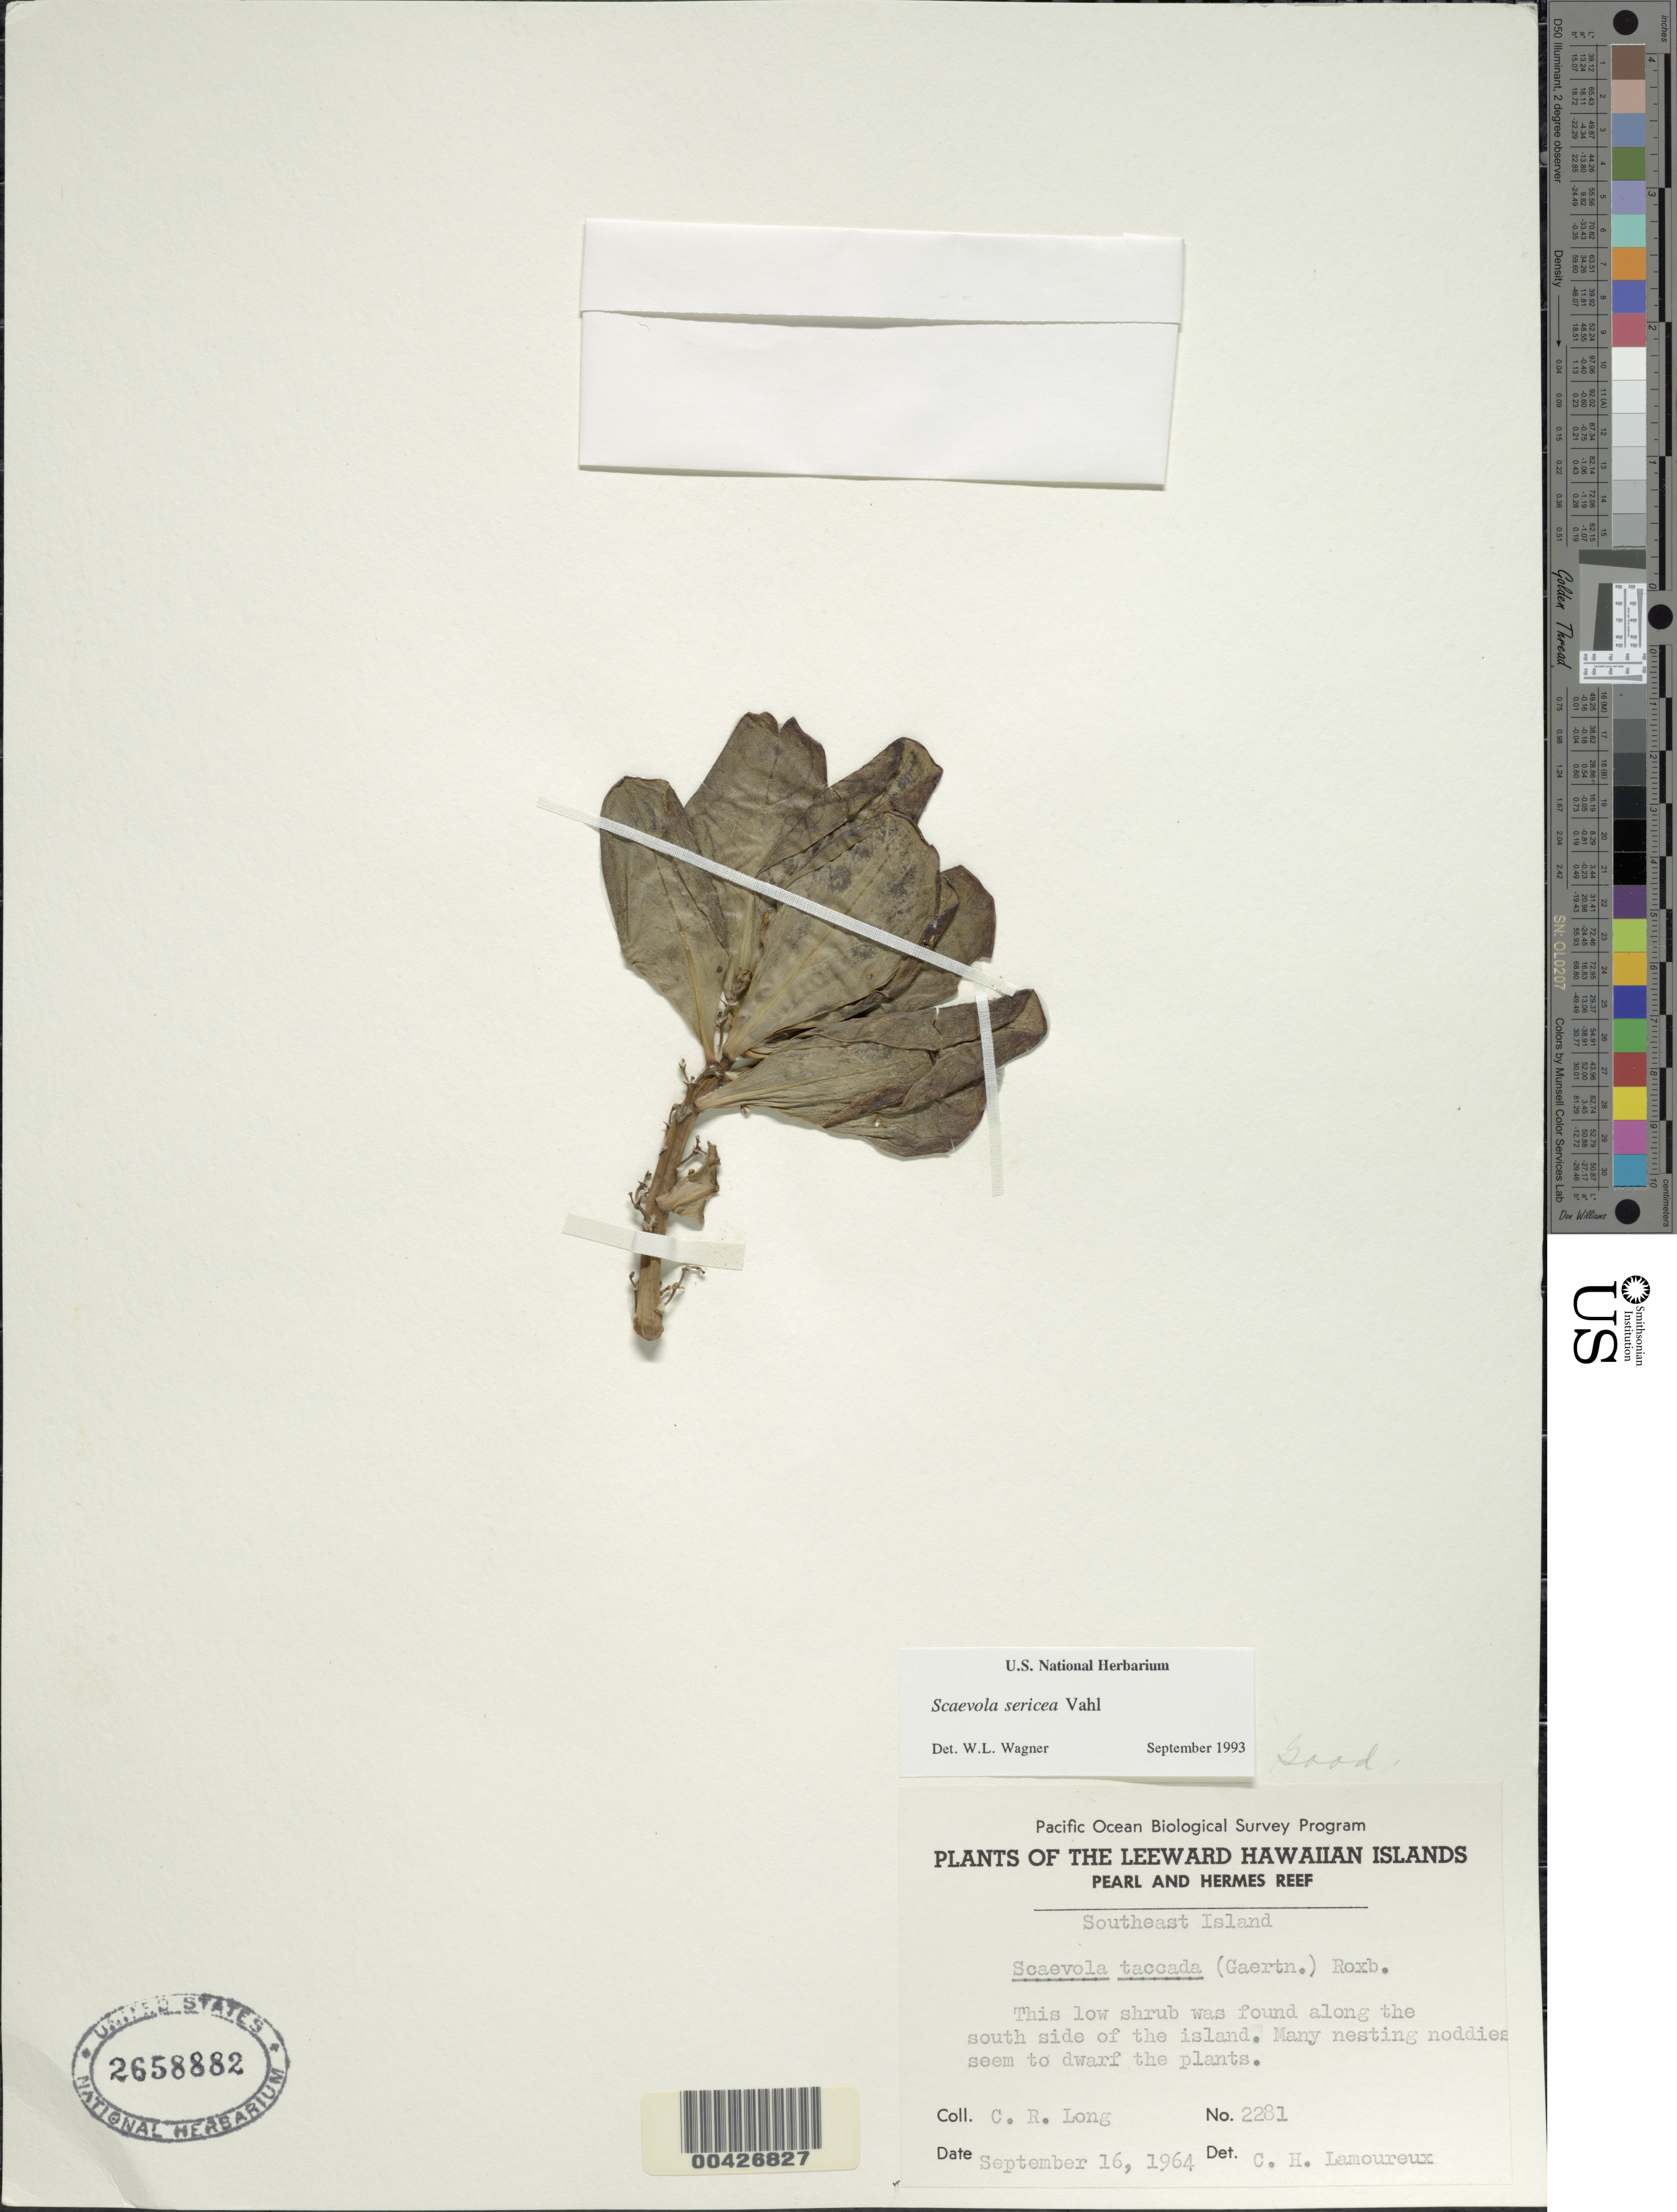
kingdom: Plantae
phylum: Tracheophyta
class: Magnoliopsida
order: Asterales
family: Goodeniaceae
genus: Scaevola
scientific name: Scaevola taccada var. taccada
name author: (Gaertn.) Roxb.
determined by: Wagner, W. L., (BOT), Smithsonian Institution - National Museum of Natural History (UNITED STATES)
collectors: C. Long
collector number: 2281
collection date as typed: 16 Sep 1964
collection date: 1964-09-16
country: United States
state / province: Hawaii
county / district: Honolulu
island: Pearl and Hermes Atoll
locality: Southeast Islet, S side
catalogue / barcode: US 2658882